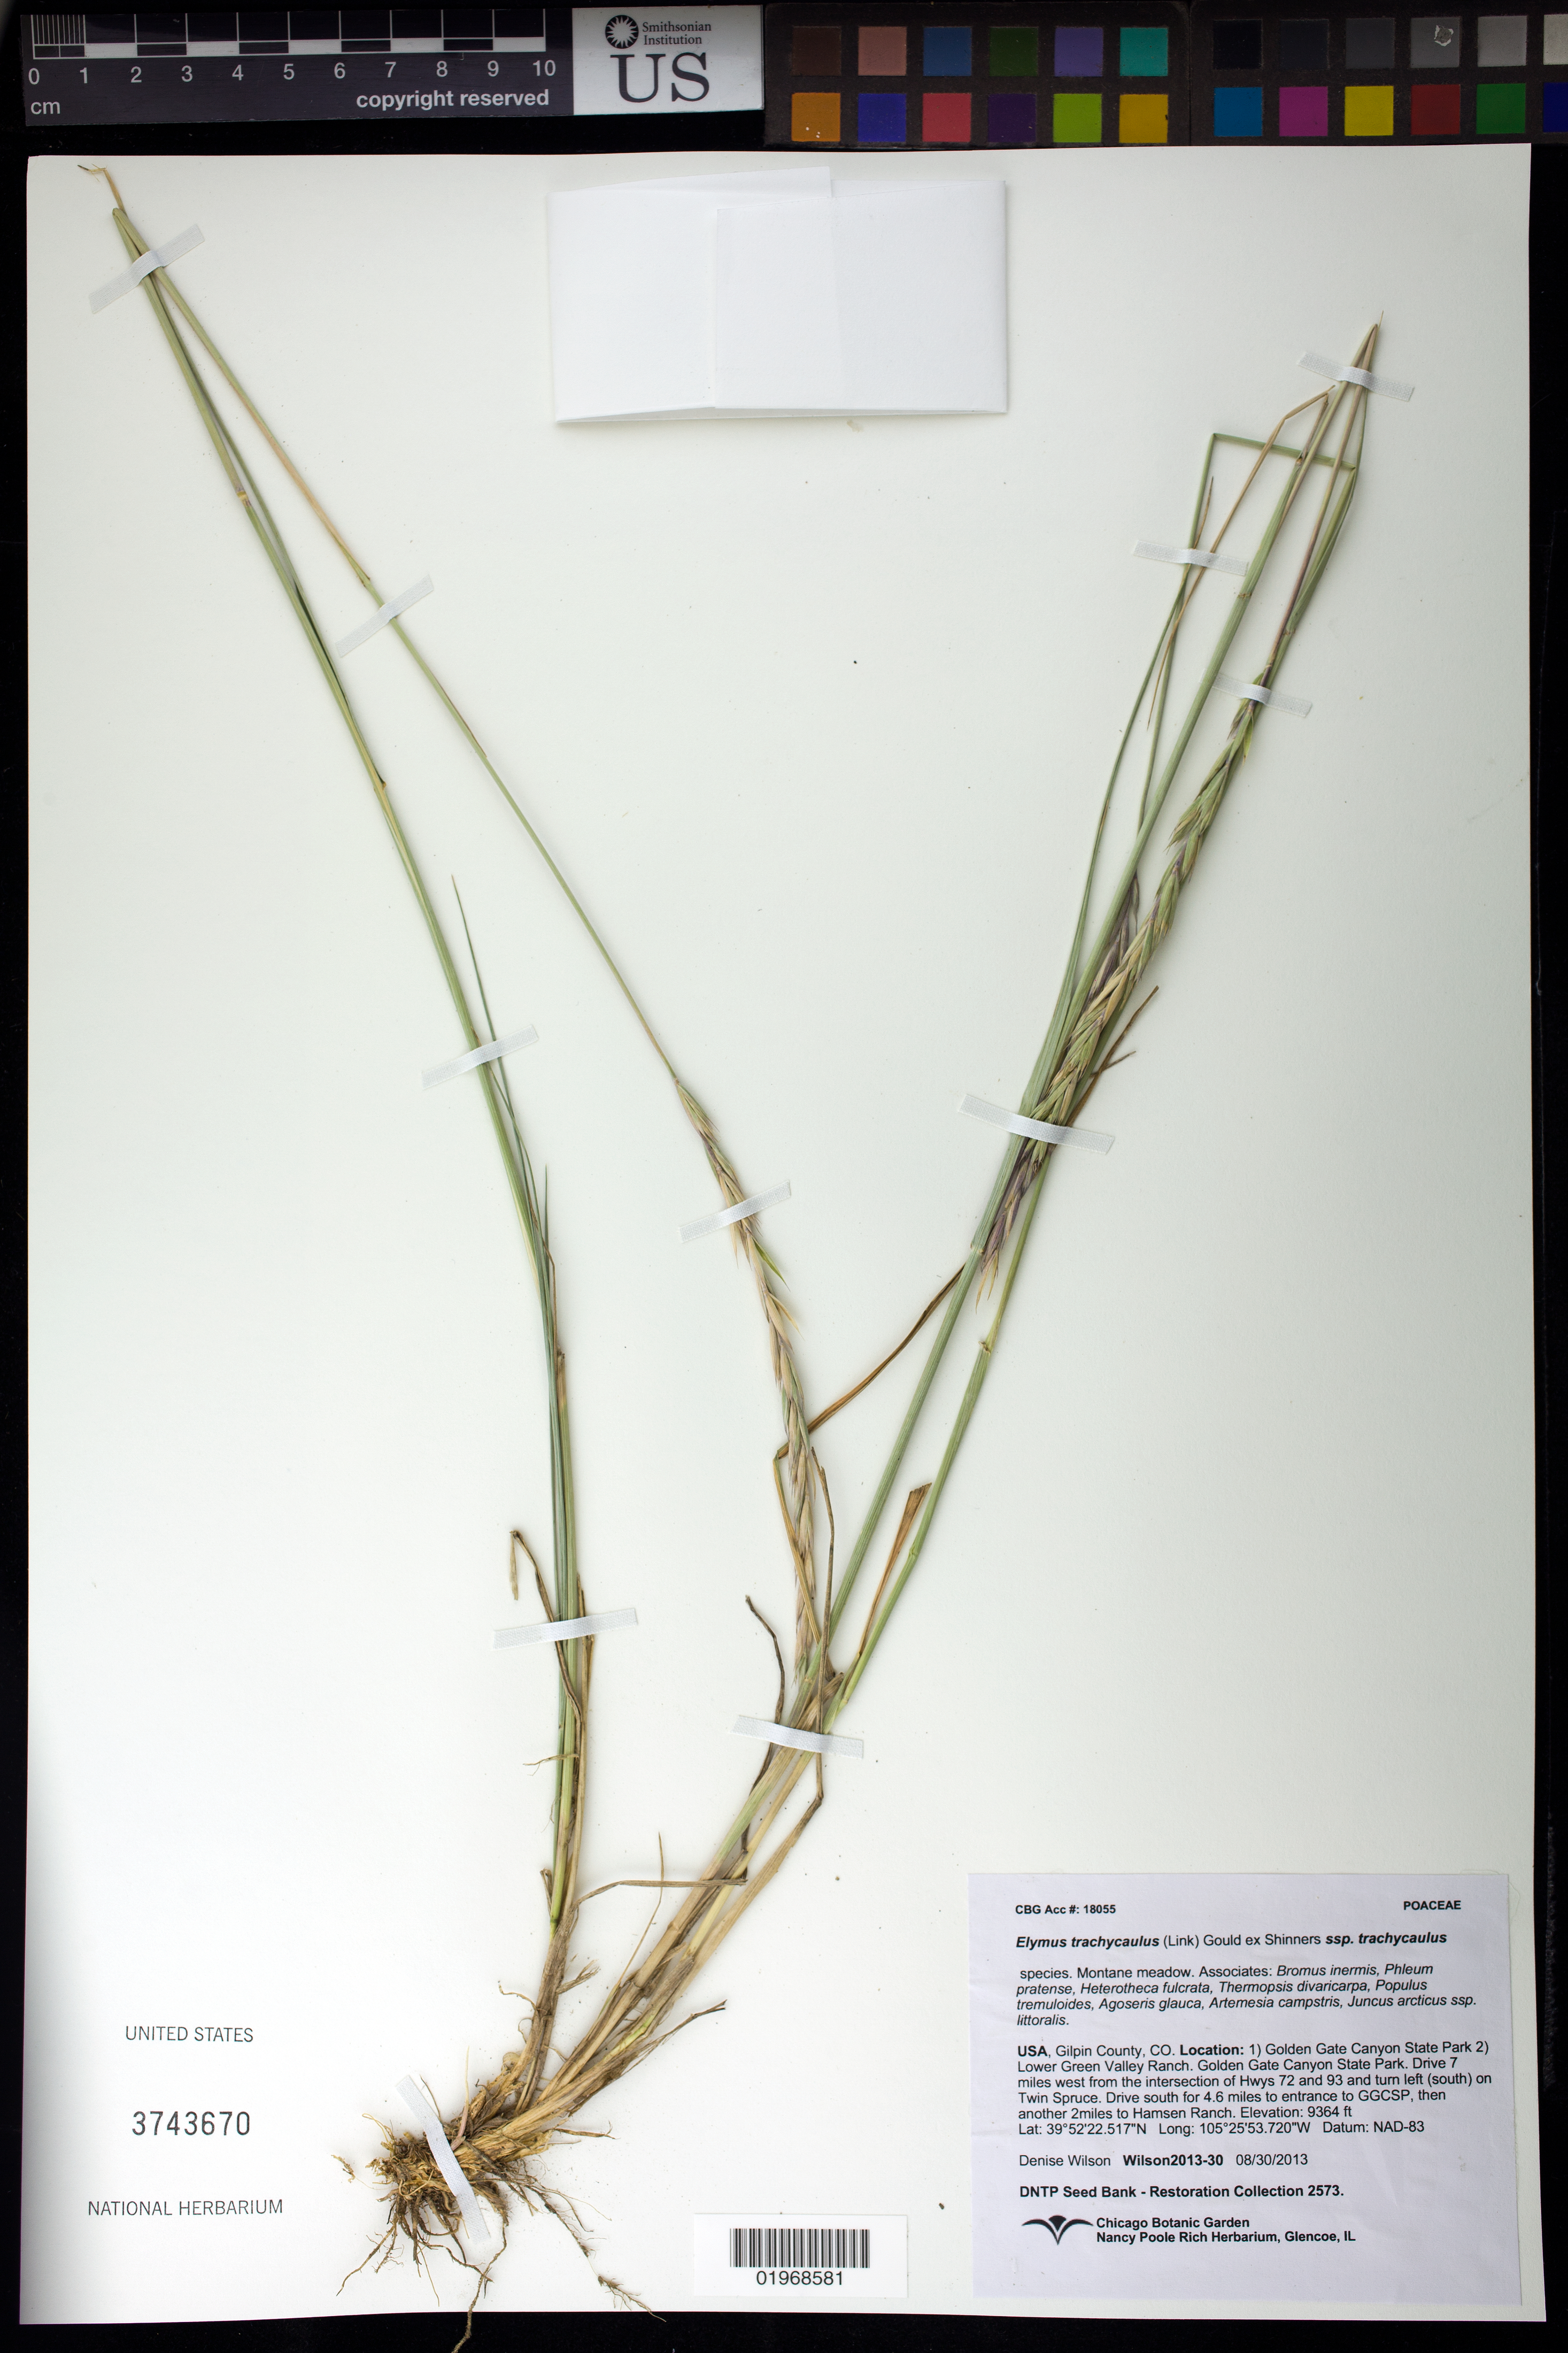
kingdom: Plantae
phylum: Tracheophyta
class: Liliopsida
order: Poales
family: Poaceae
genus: Elymus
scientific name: Elymus trachycaulus subsp. trachycaulus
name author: (Link) Gould ex Shinners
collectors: D. Wilson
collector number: Wilson2013-30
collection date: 2013-08-30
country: United States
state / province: Colorado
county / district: Gilpin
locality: Golden Gate Canyon State Park, near Hamsen Ranch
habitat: Montane meadow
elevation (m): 2854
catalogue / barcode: US 3743670